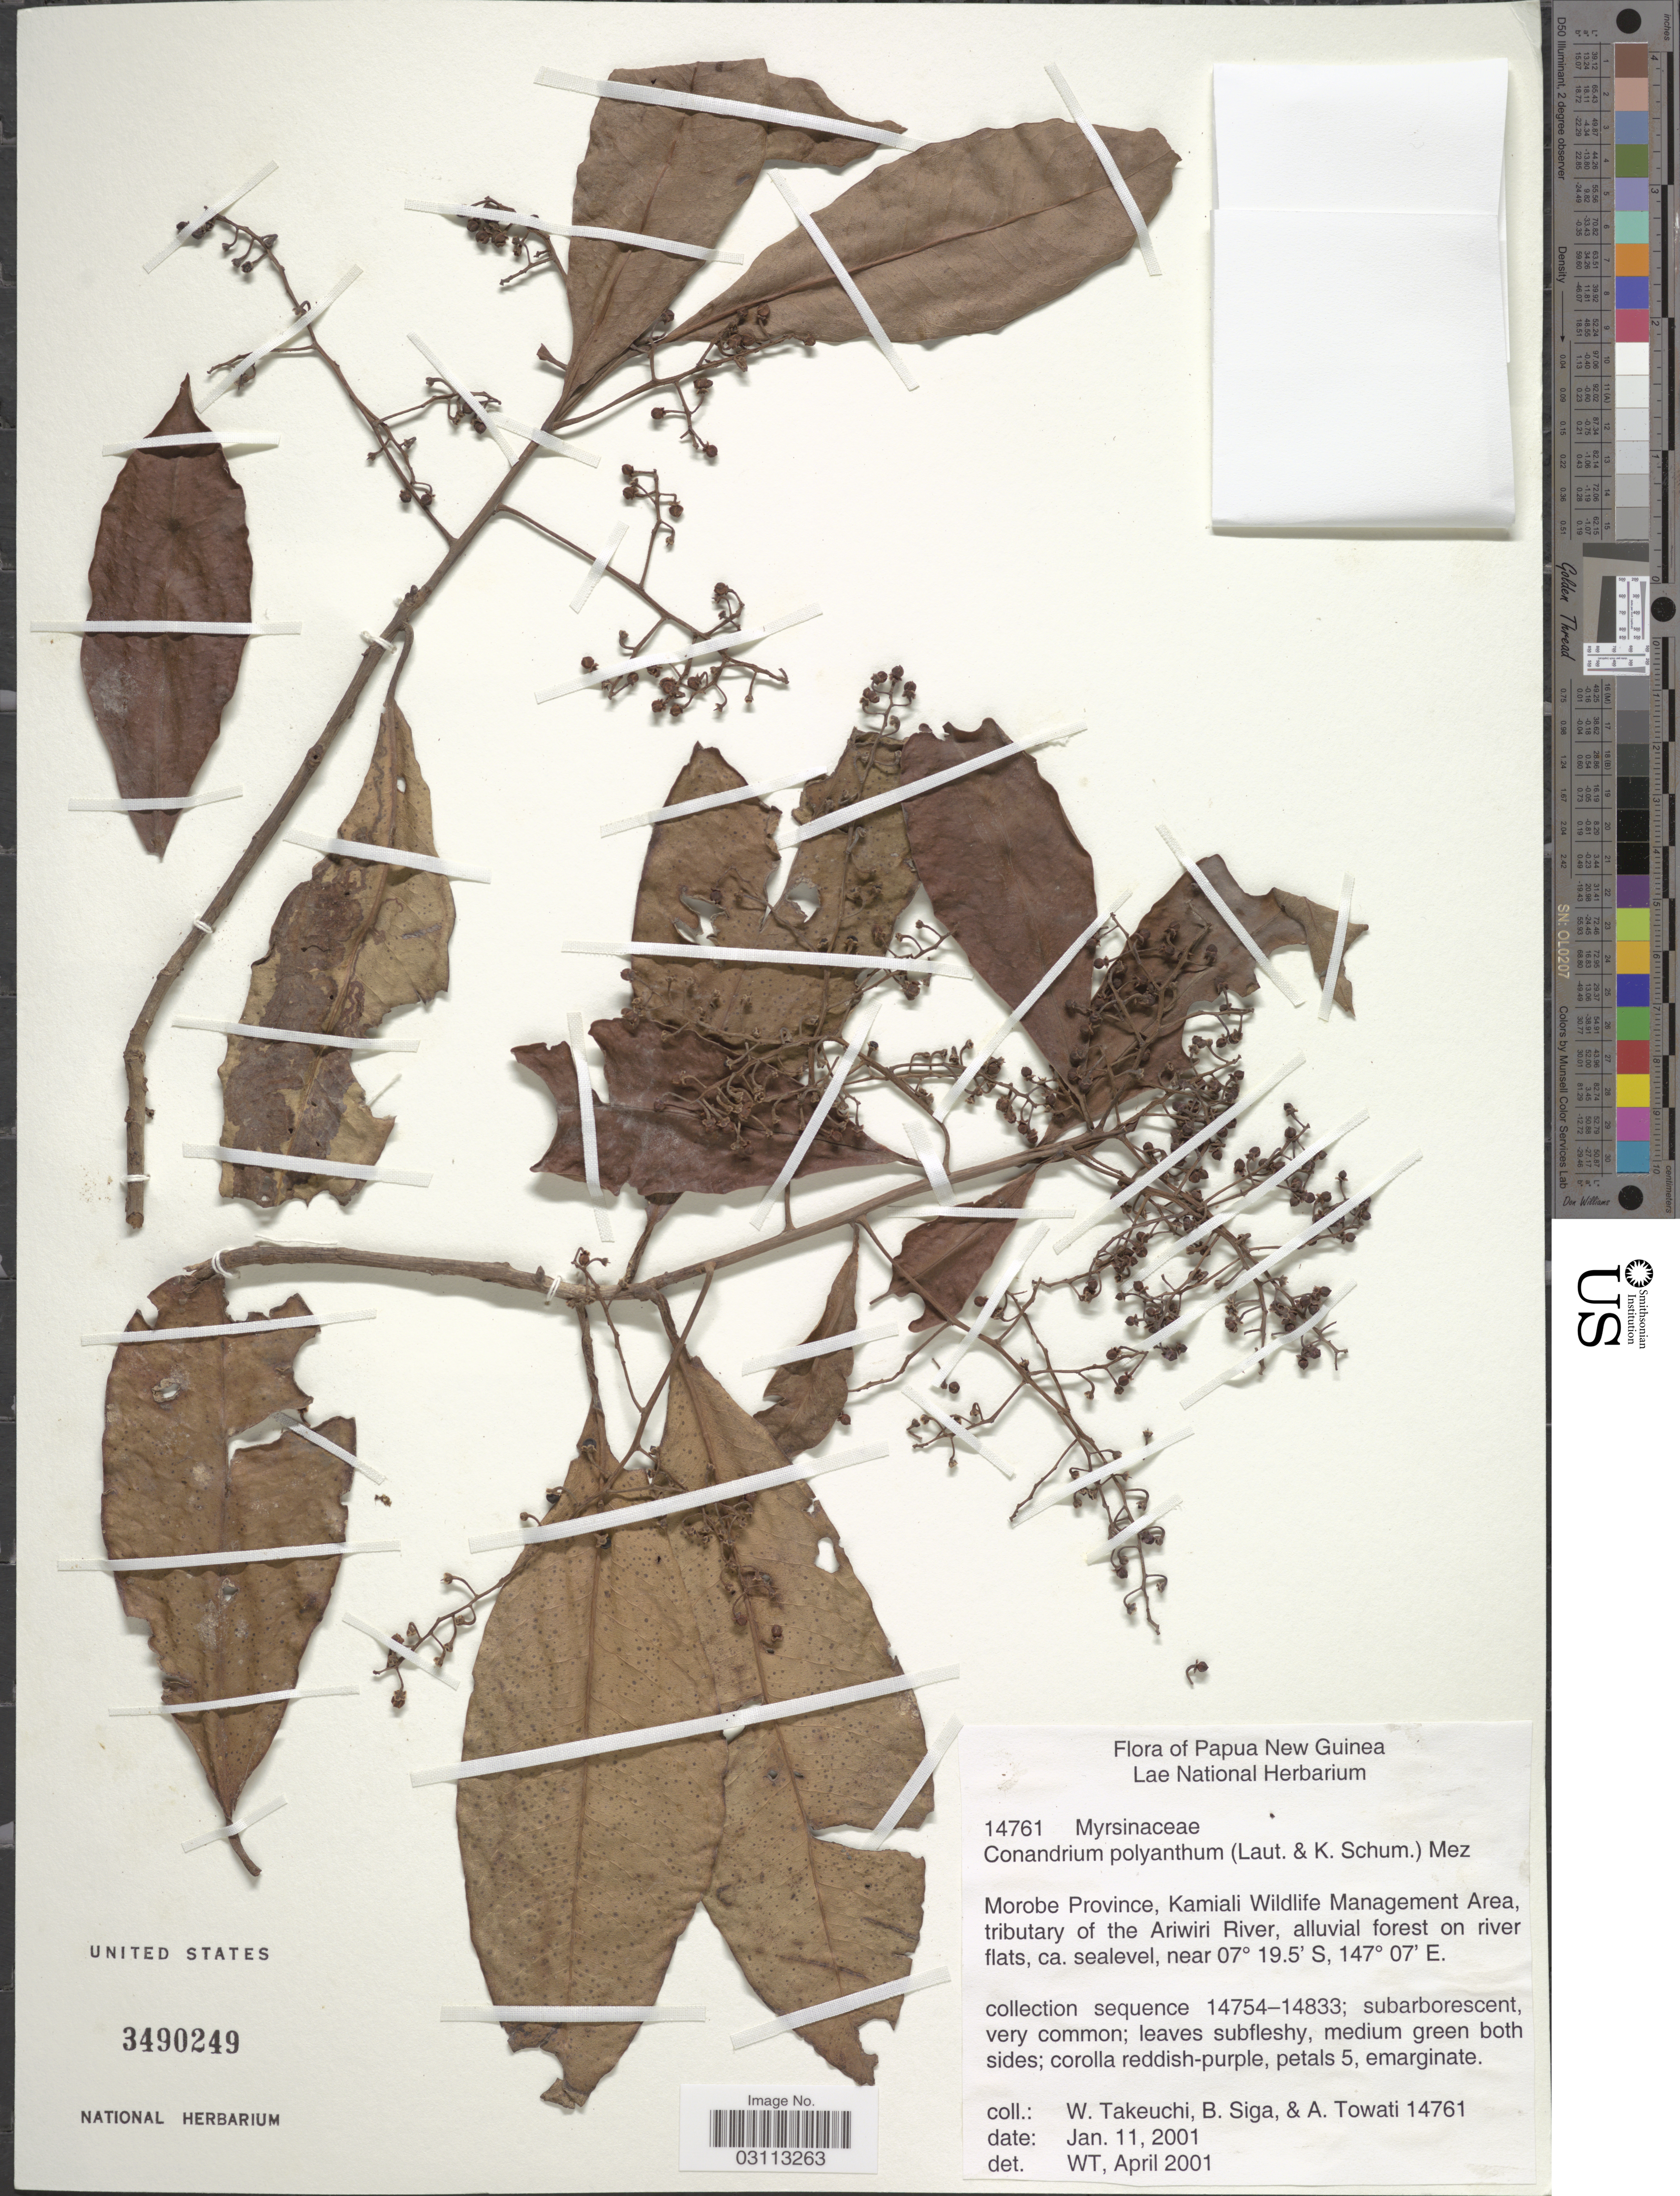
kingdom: Plantae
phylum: Tracheophyta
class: Magnoliopsida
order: Ericales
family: Primulaceae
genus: Conandrium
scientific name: Conandrium polyanthum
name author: (Lauterb. & K. Schum.) Mez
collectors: W. Takeuchi, B. Siga & A. Towati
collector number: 14761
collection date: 2001-01-11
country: Papua New Guinea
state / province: Morobe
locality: Morobe Province, Kamiali Wildlife Management Area, tributary of the Ariwiri River.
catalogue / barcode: US 3490249